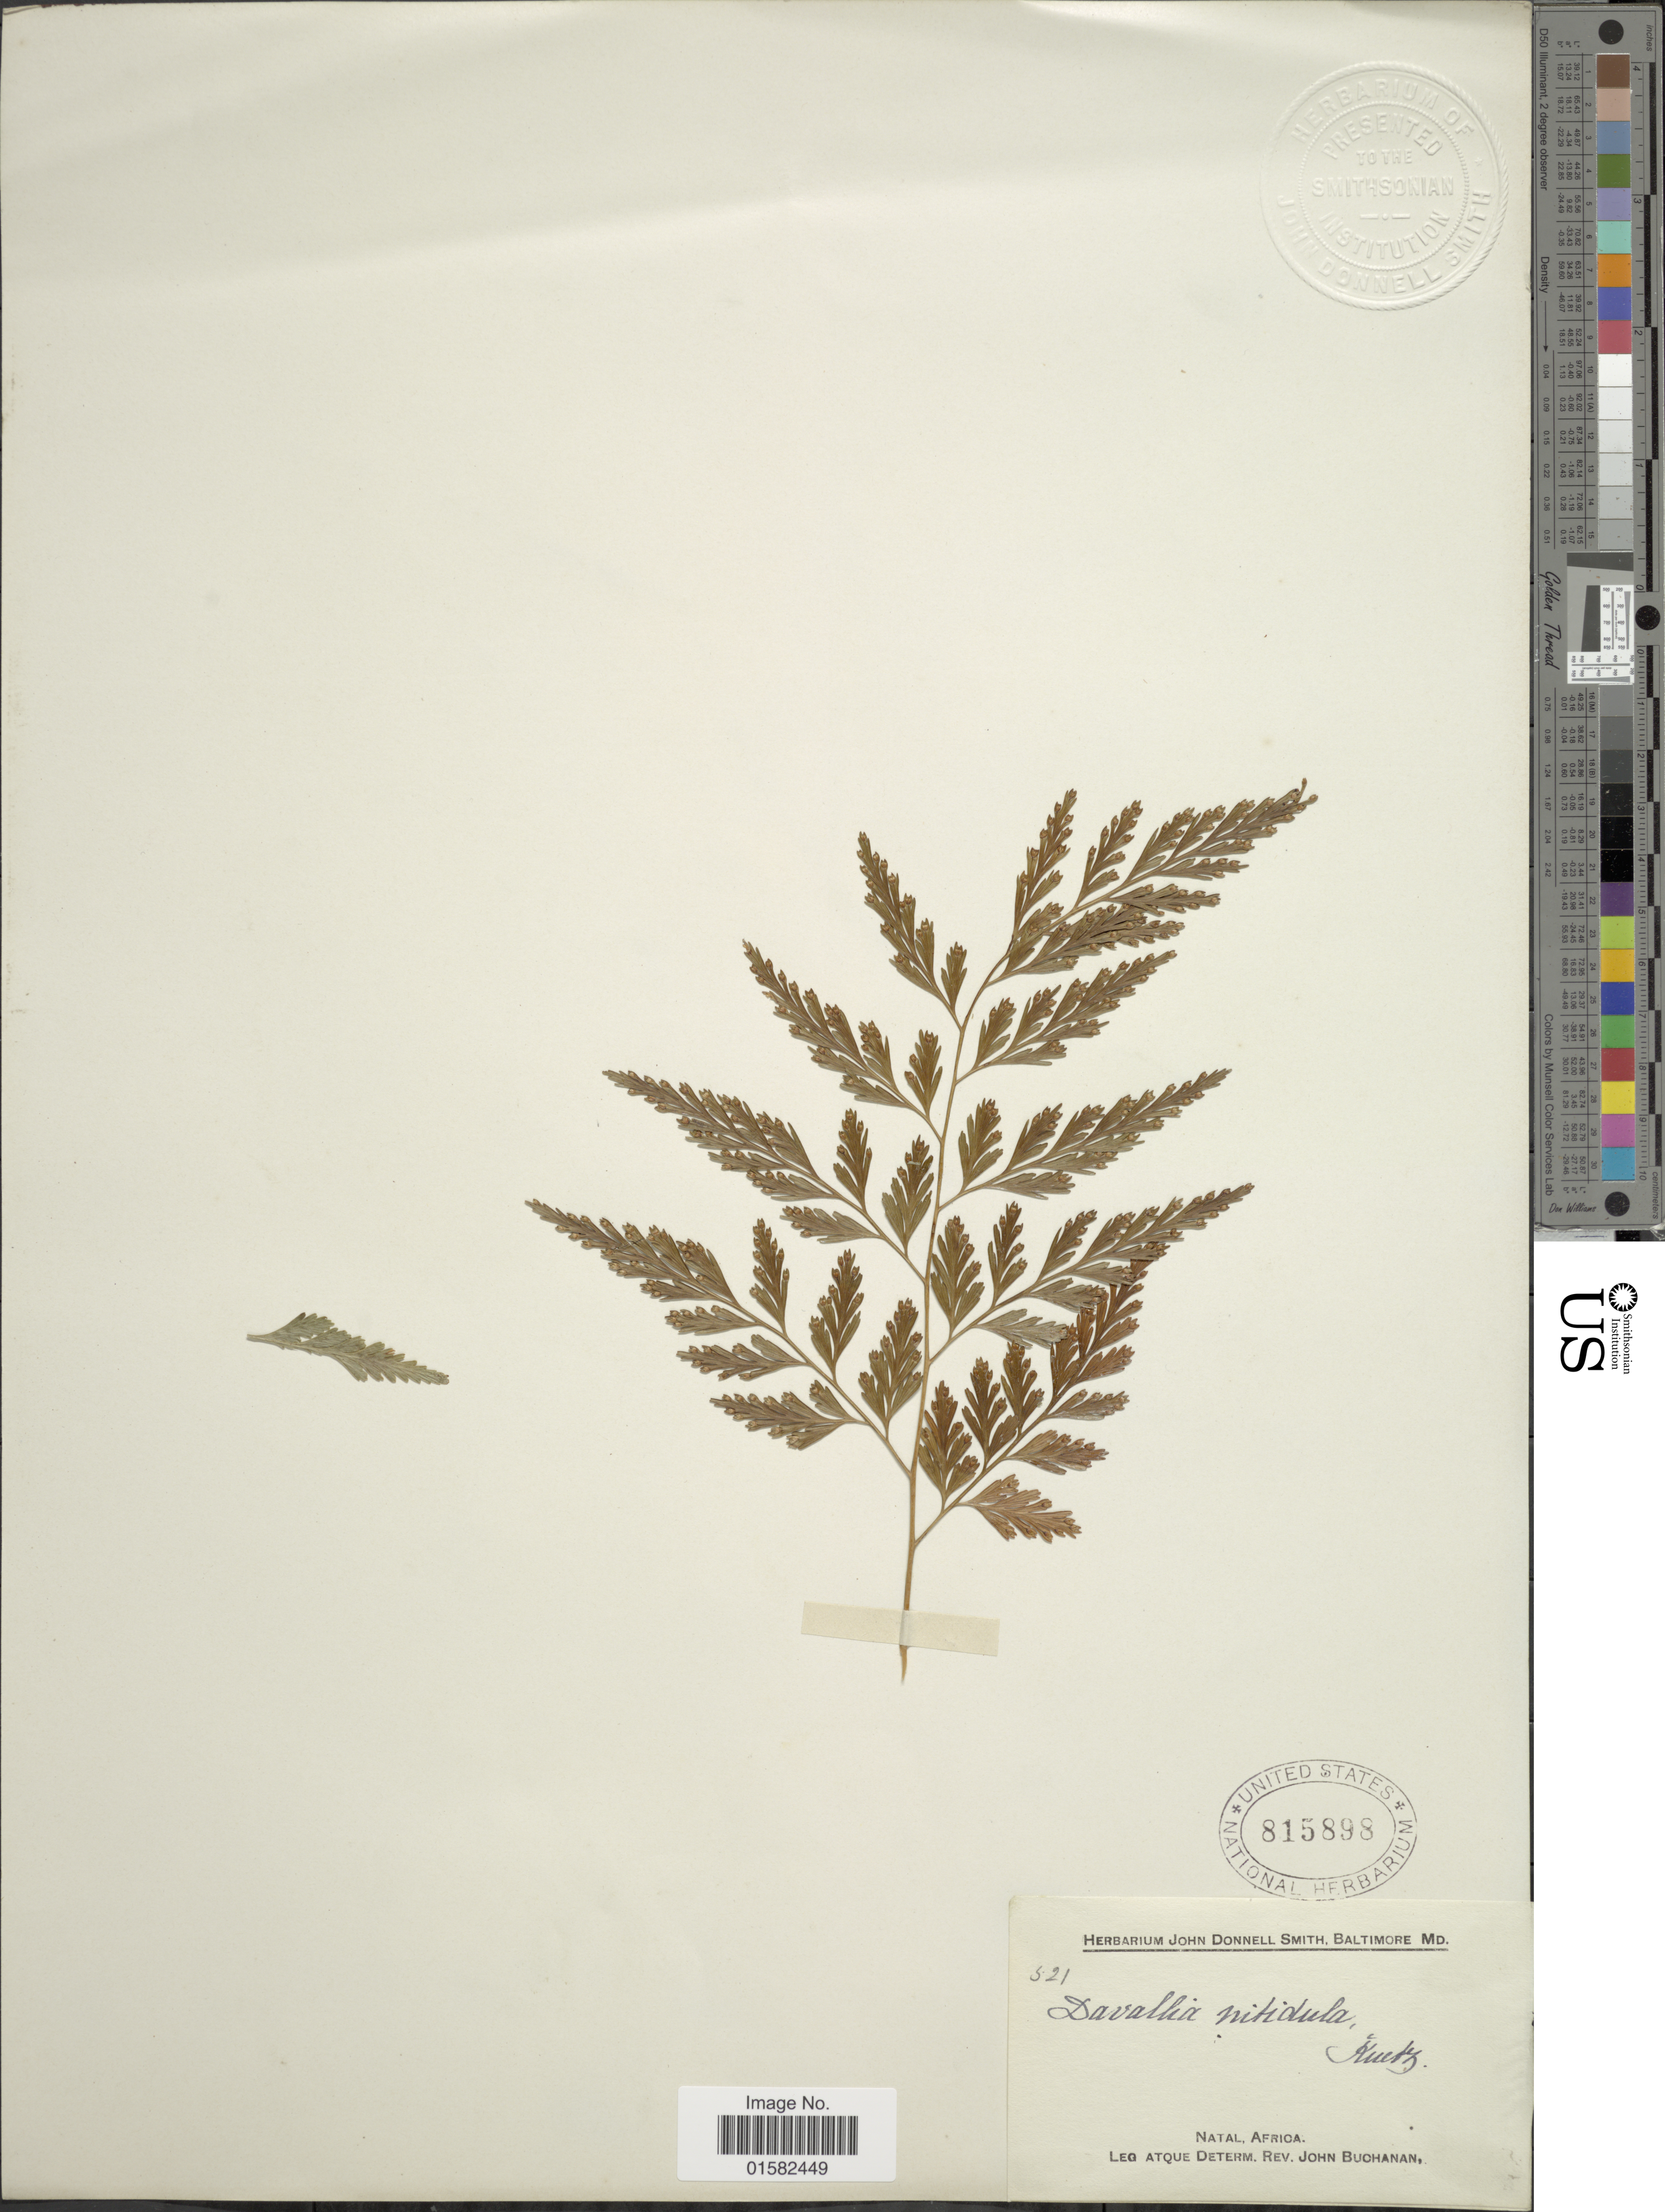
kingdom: Plantae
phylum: Tracheophyta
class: Polypodiopsida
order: Polypodiales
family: Davalliaceae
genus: Wibelia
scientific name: Wibelia chaerophylloides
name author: (Poir.) M. Kato & Tsutsumi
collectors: J. Buchanan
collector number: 521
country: South Africa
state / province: KwaZulu-Natal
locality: Natal Africa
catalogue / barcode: US 815898